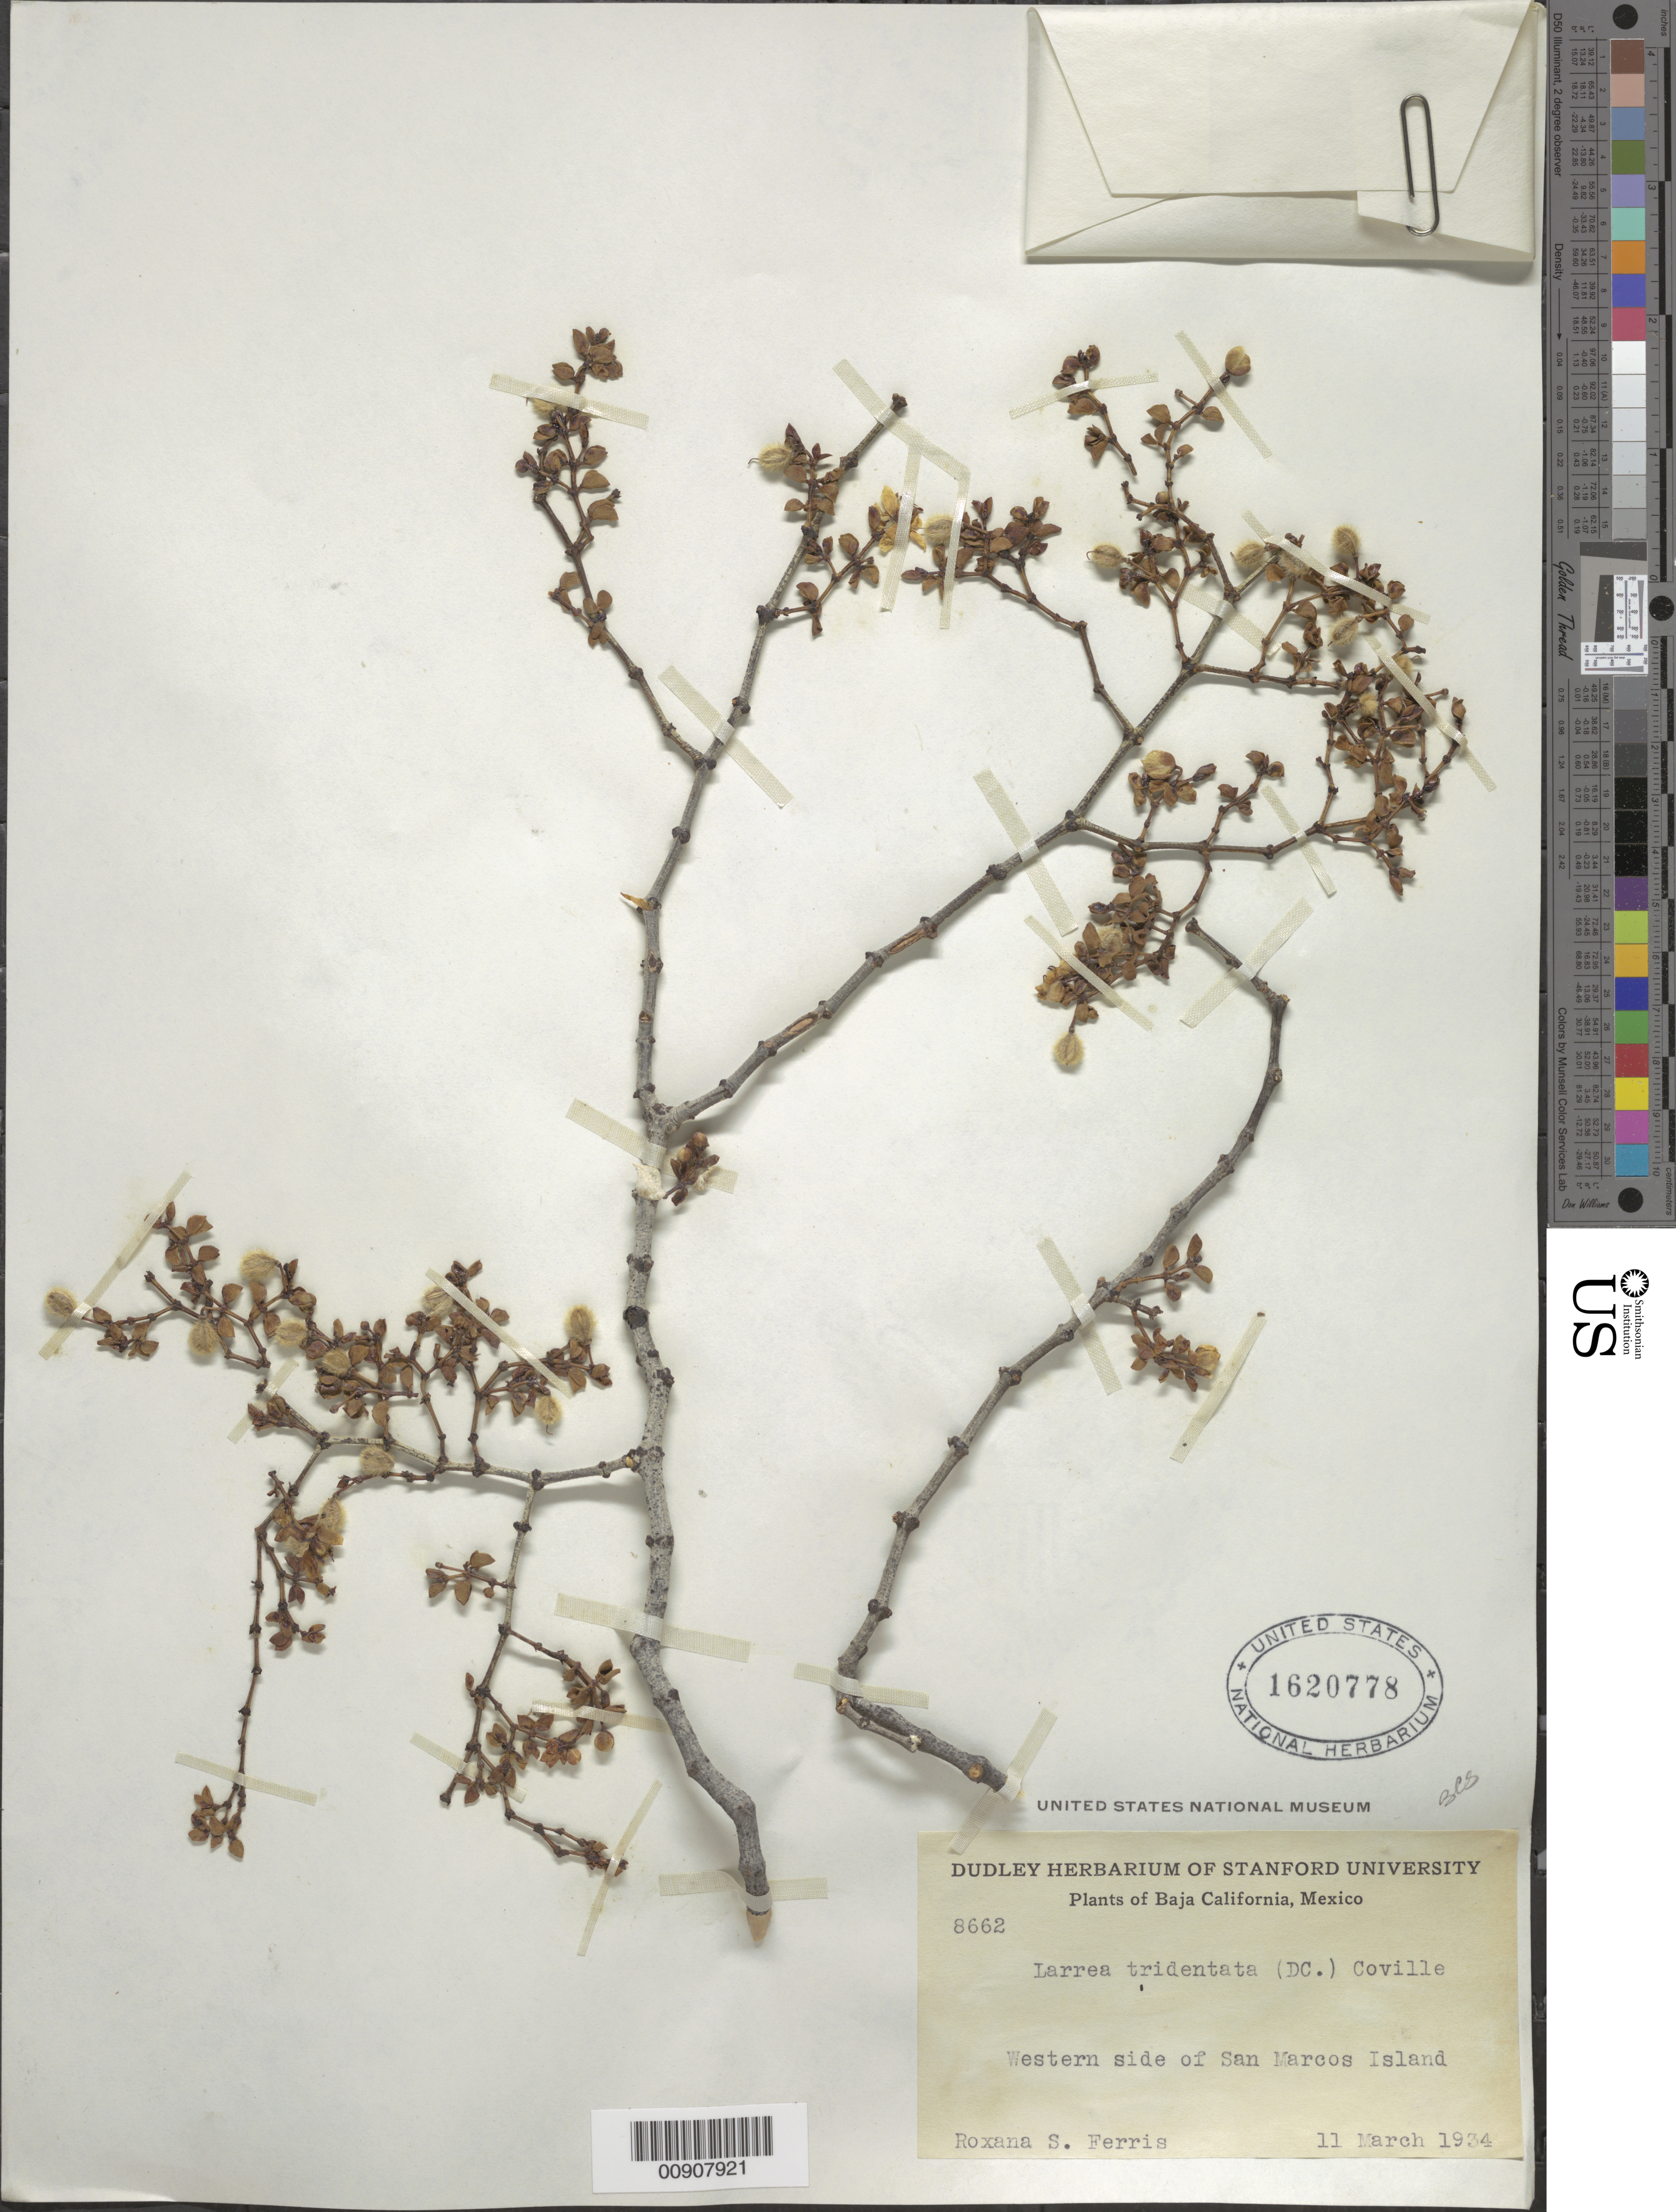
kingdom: Plantae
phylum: Tracheophyta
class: Magnoliopsida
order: Zygophyllales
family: Zygophyllaceae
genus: Larrea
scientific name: Larrea tridentata var. tridentata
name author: (Sessé & Moc. ex DC.) Coville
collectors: R. S. Ferris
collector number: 8662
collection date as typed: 11 Mar 1934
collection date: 1934-03-11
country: Mexico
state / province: Baja California Sur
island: San Marcos I.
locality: Western side of San Marcos Island.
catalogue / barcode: US 1620778